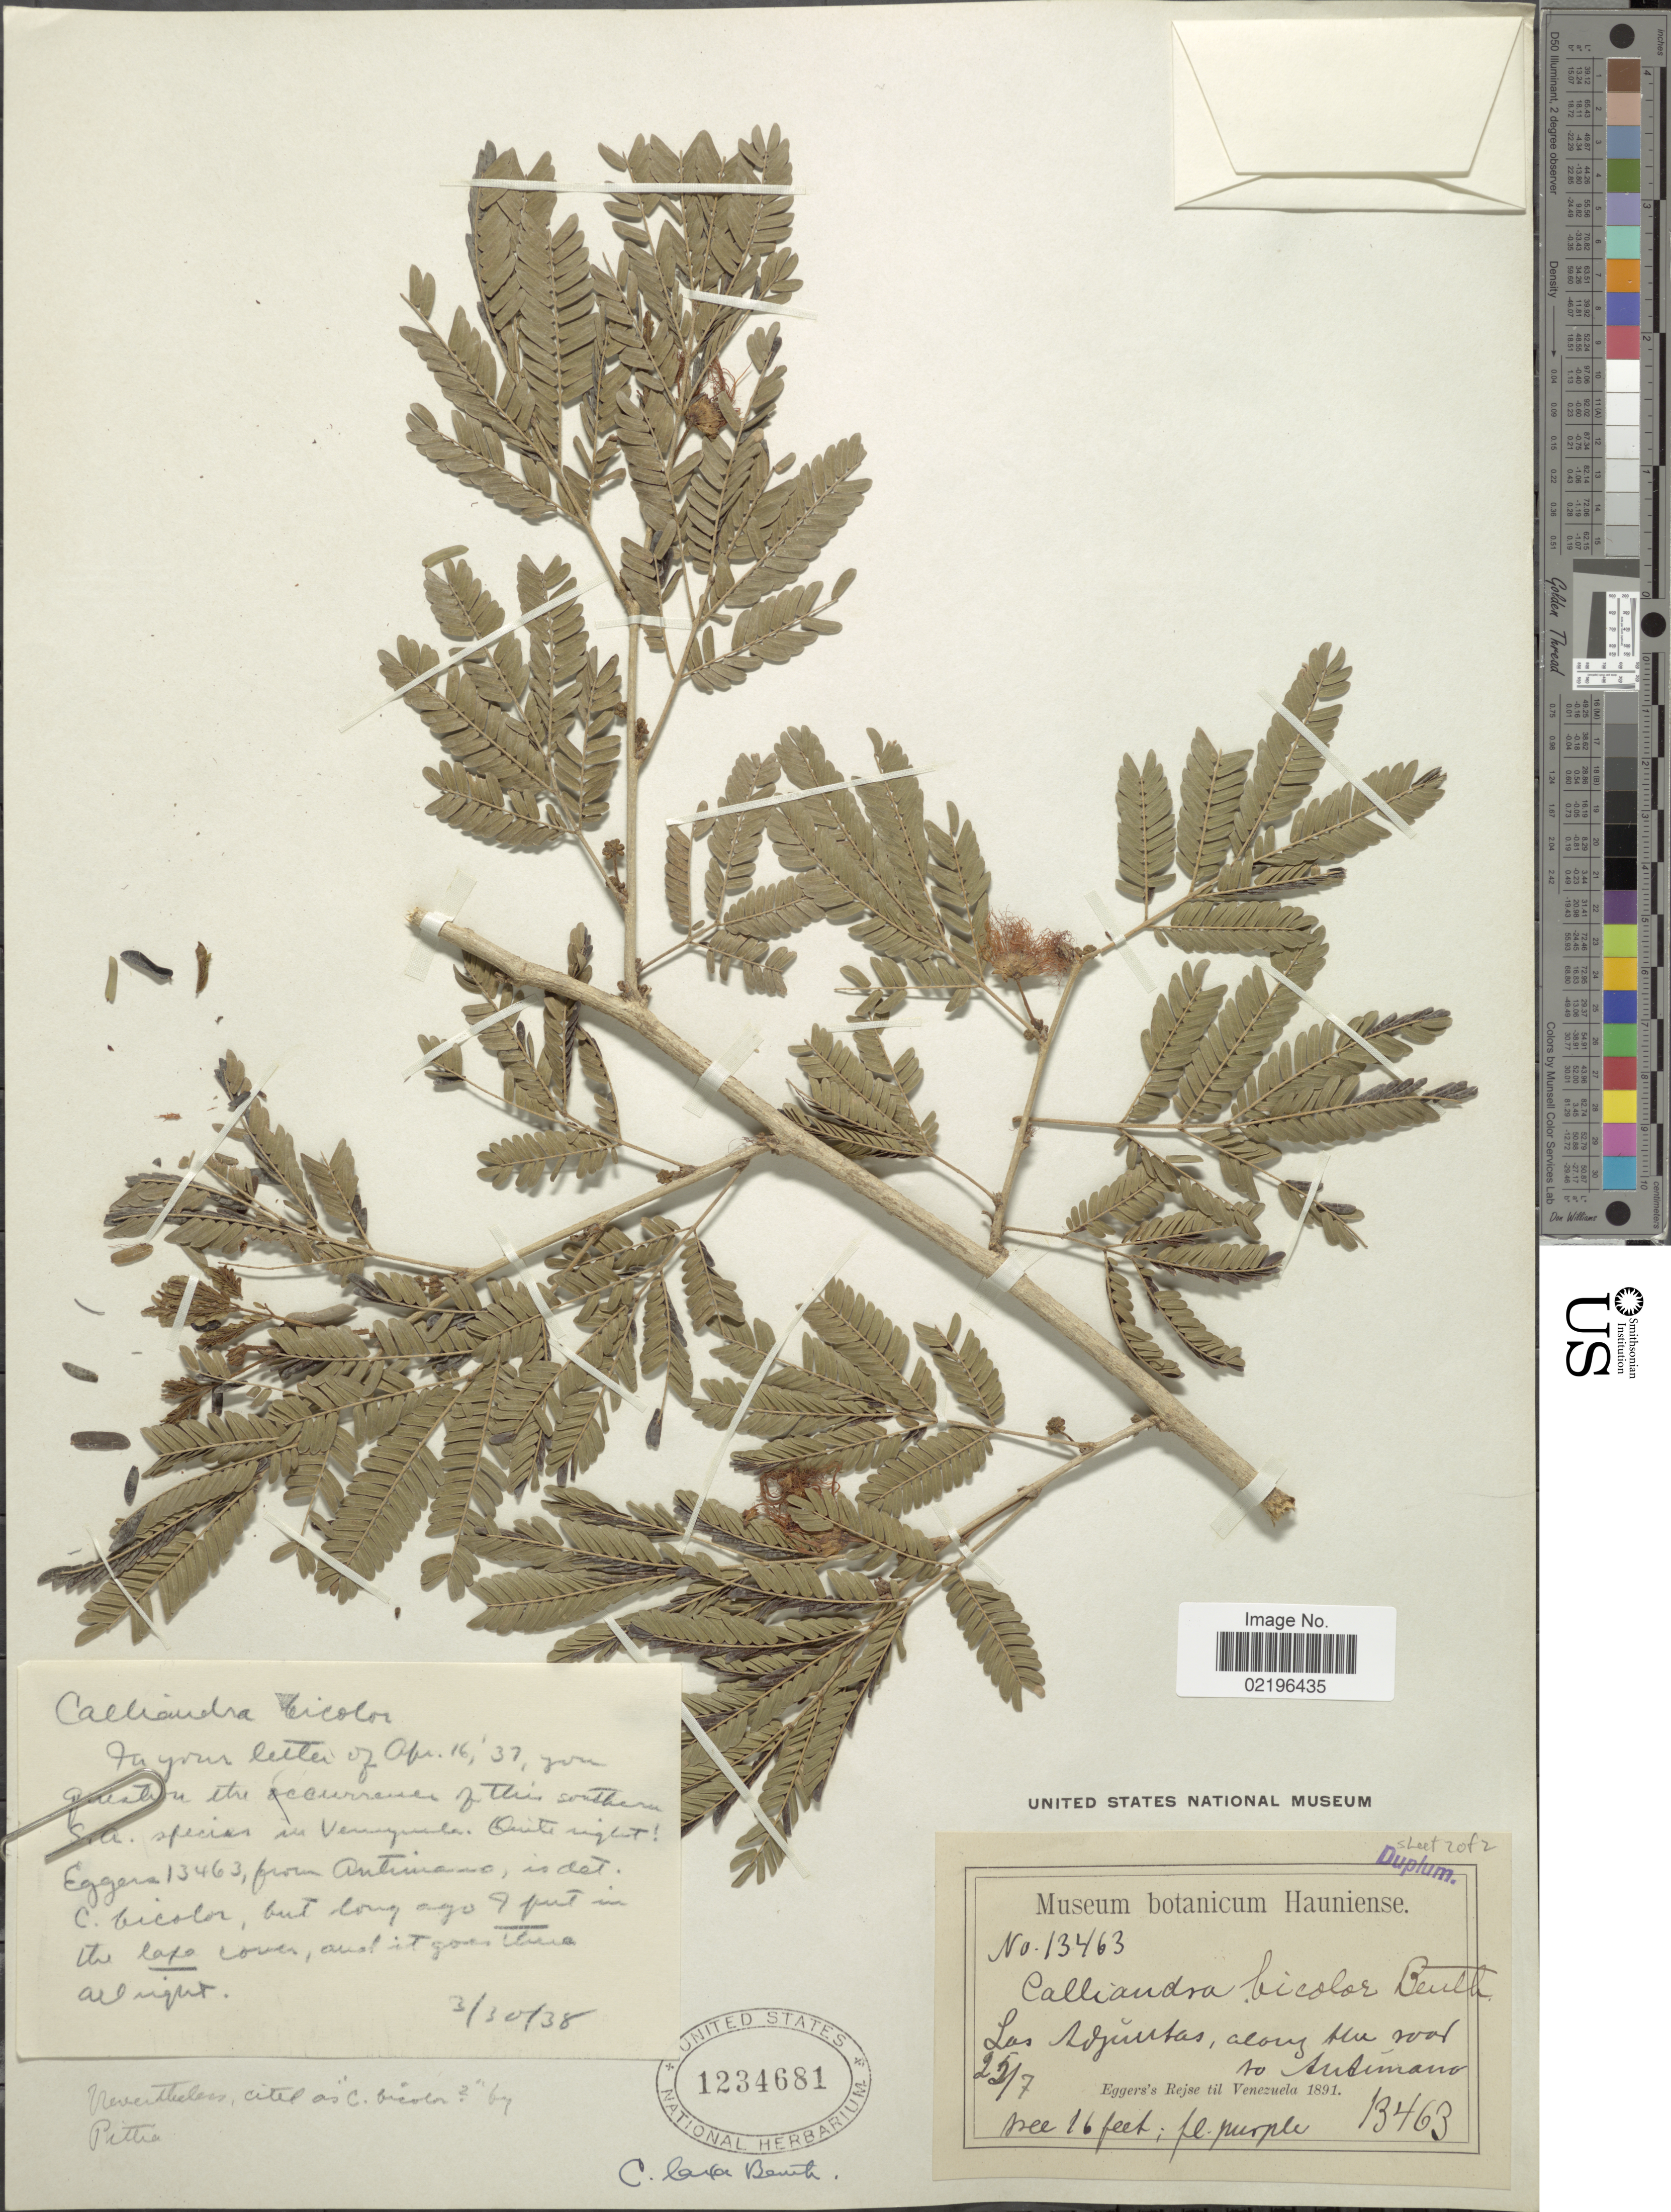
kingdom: Plantae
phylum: Tracheophyta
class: Magnoliopsida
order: Fabales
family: Fabaceae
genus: Calliandra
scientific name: Calliandra laxa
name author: (Willd.) Benth.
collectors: -. Eggers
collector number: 13463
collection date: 1891-07-25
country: Venezuela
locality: Los Adjuntas, along the road to Audimano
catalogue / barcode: US 1234681